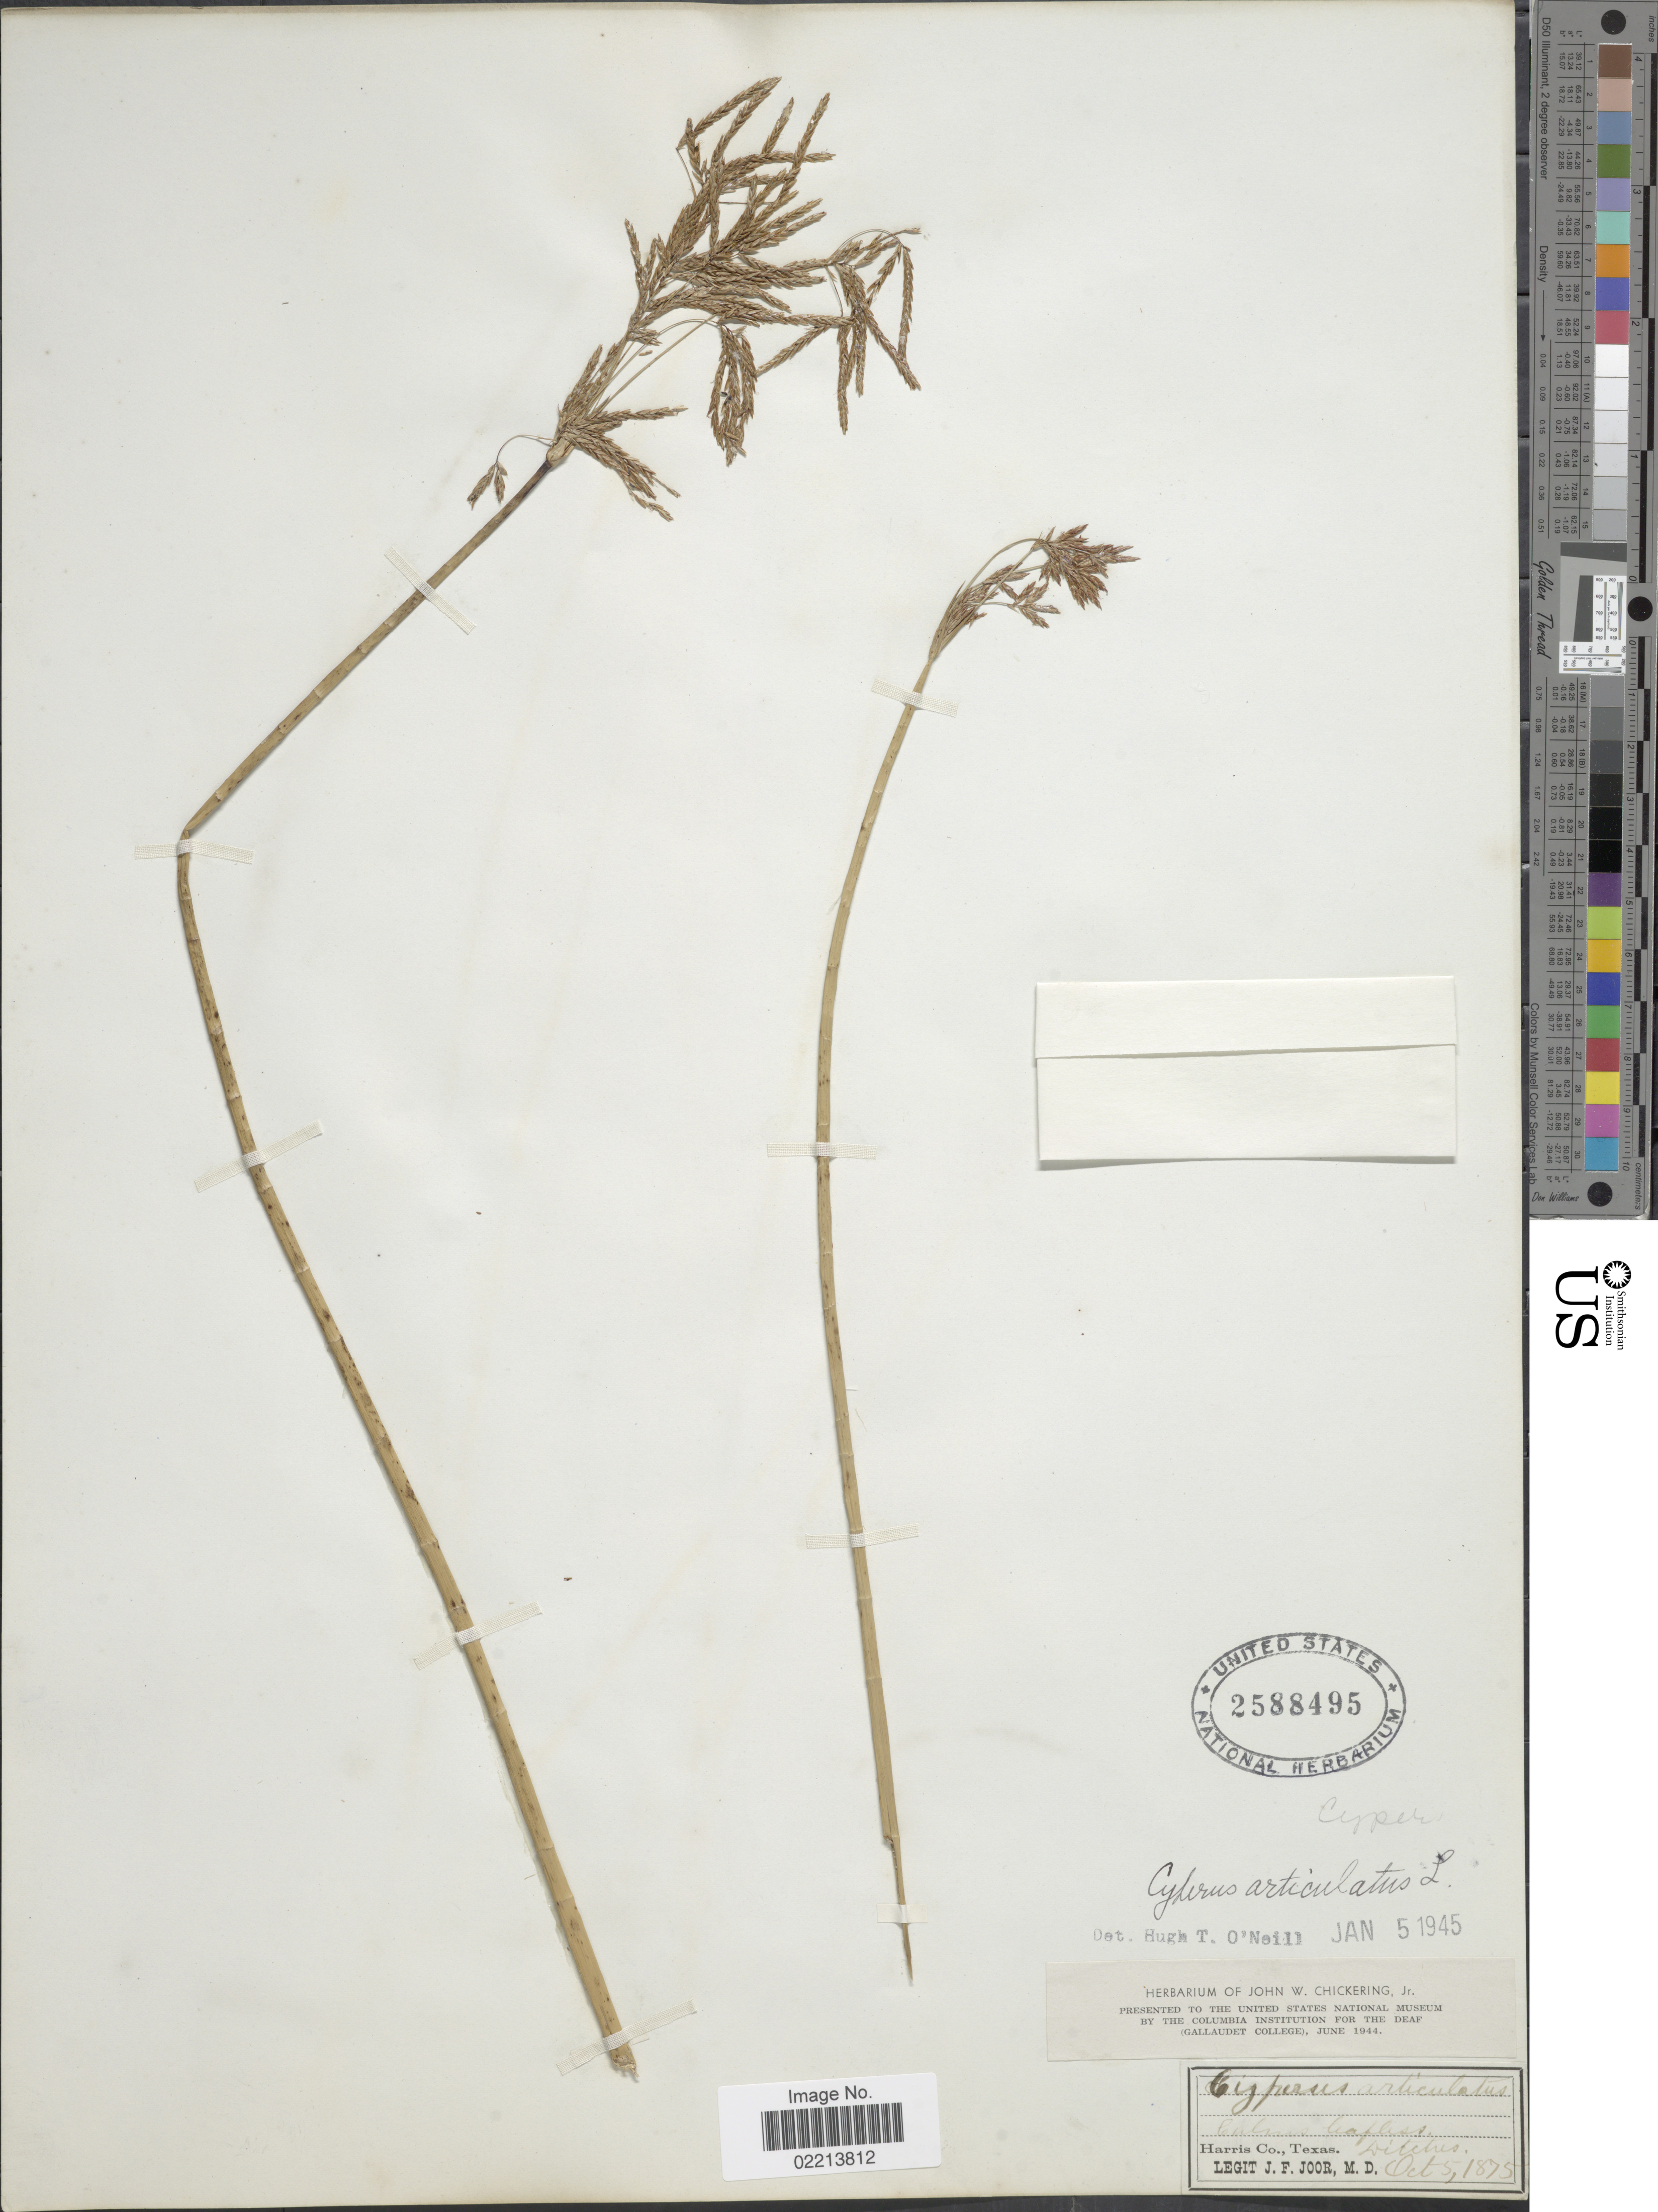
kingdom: Plantae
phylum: Tracheophyta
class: Liliopsida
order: Poales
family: Cyperaceae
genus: Cyperus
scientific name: Cyperus articulatus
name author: L.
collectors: J. F. Joor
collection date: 1875-10-05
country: United States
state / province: Texas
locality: Harris Co.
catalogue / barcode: US 2588495